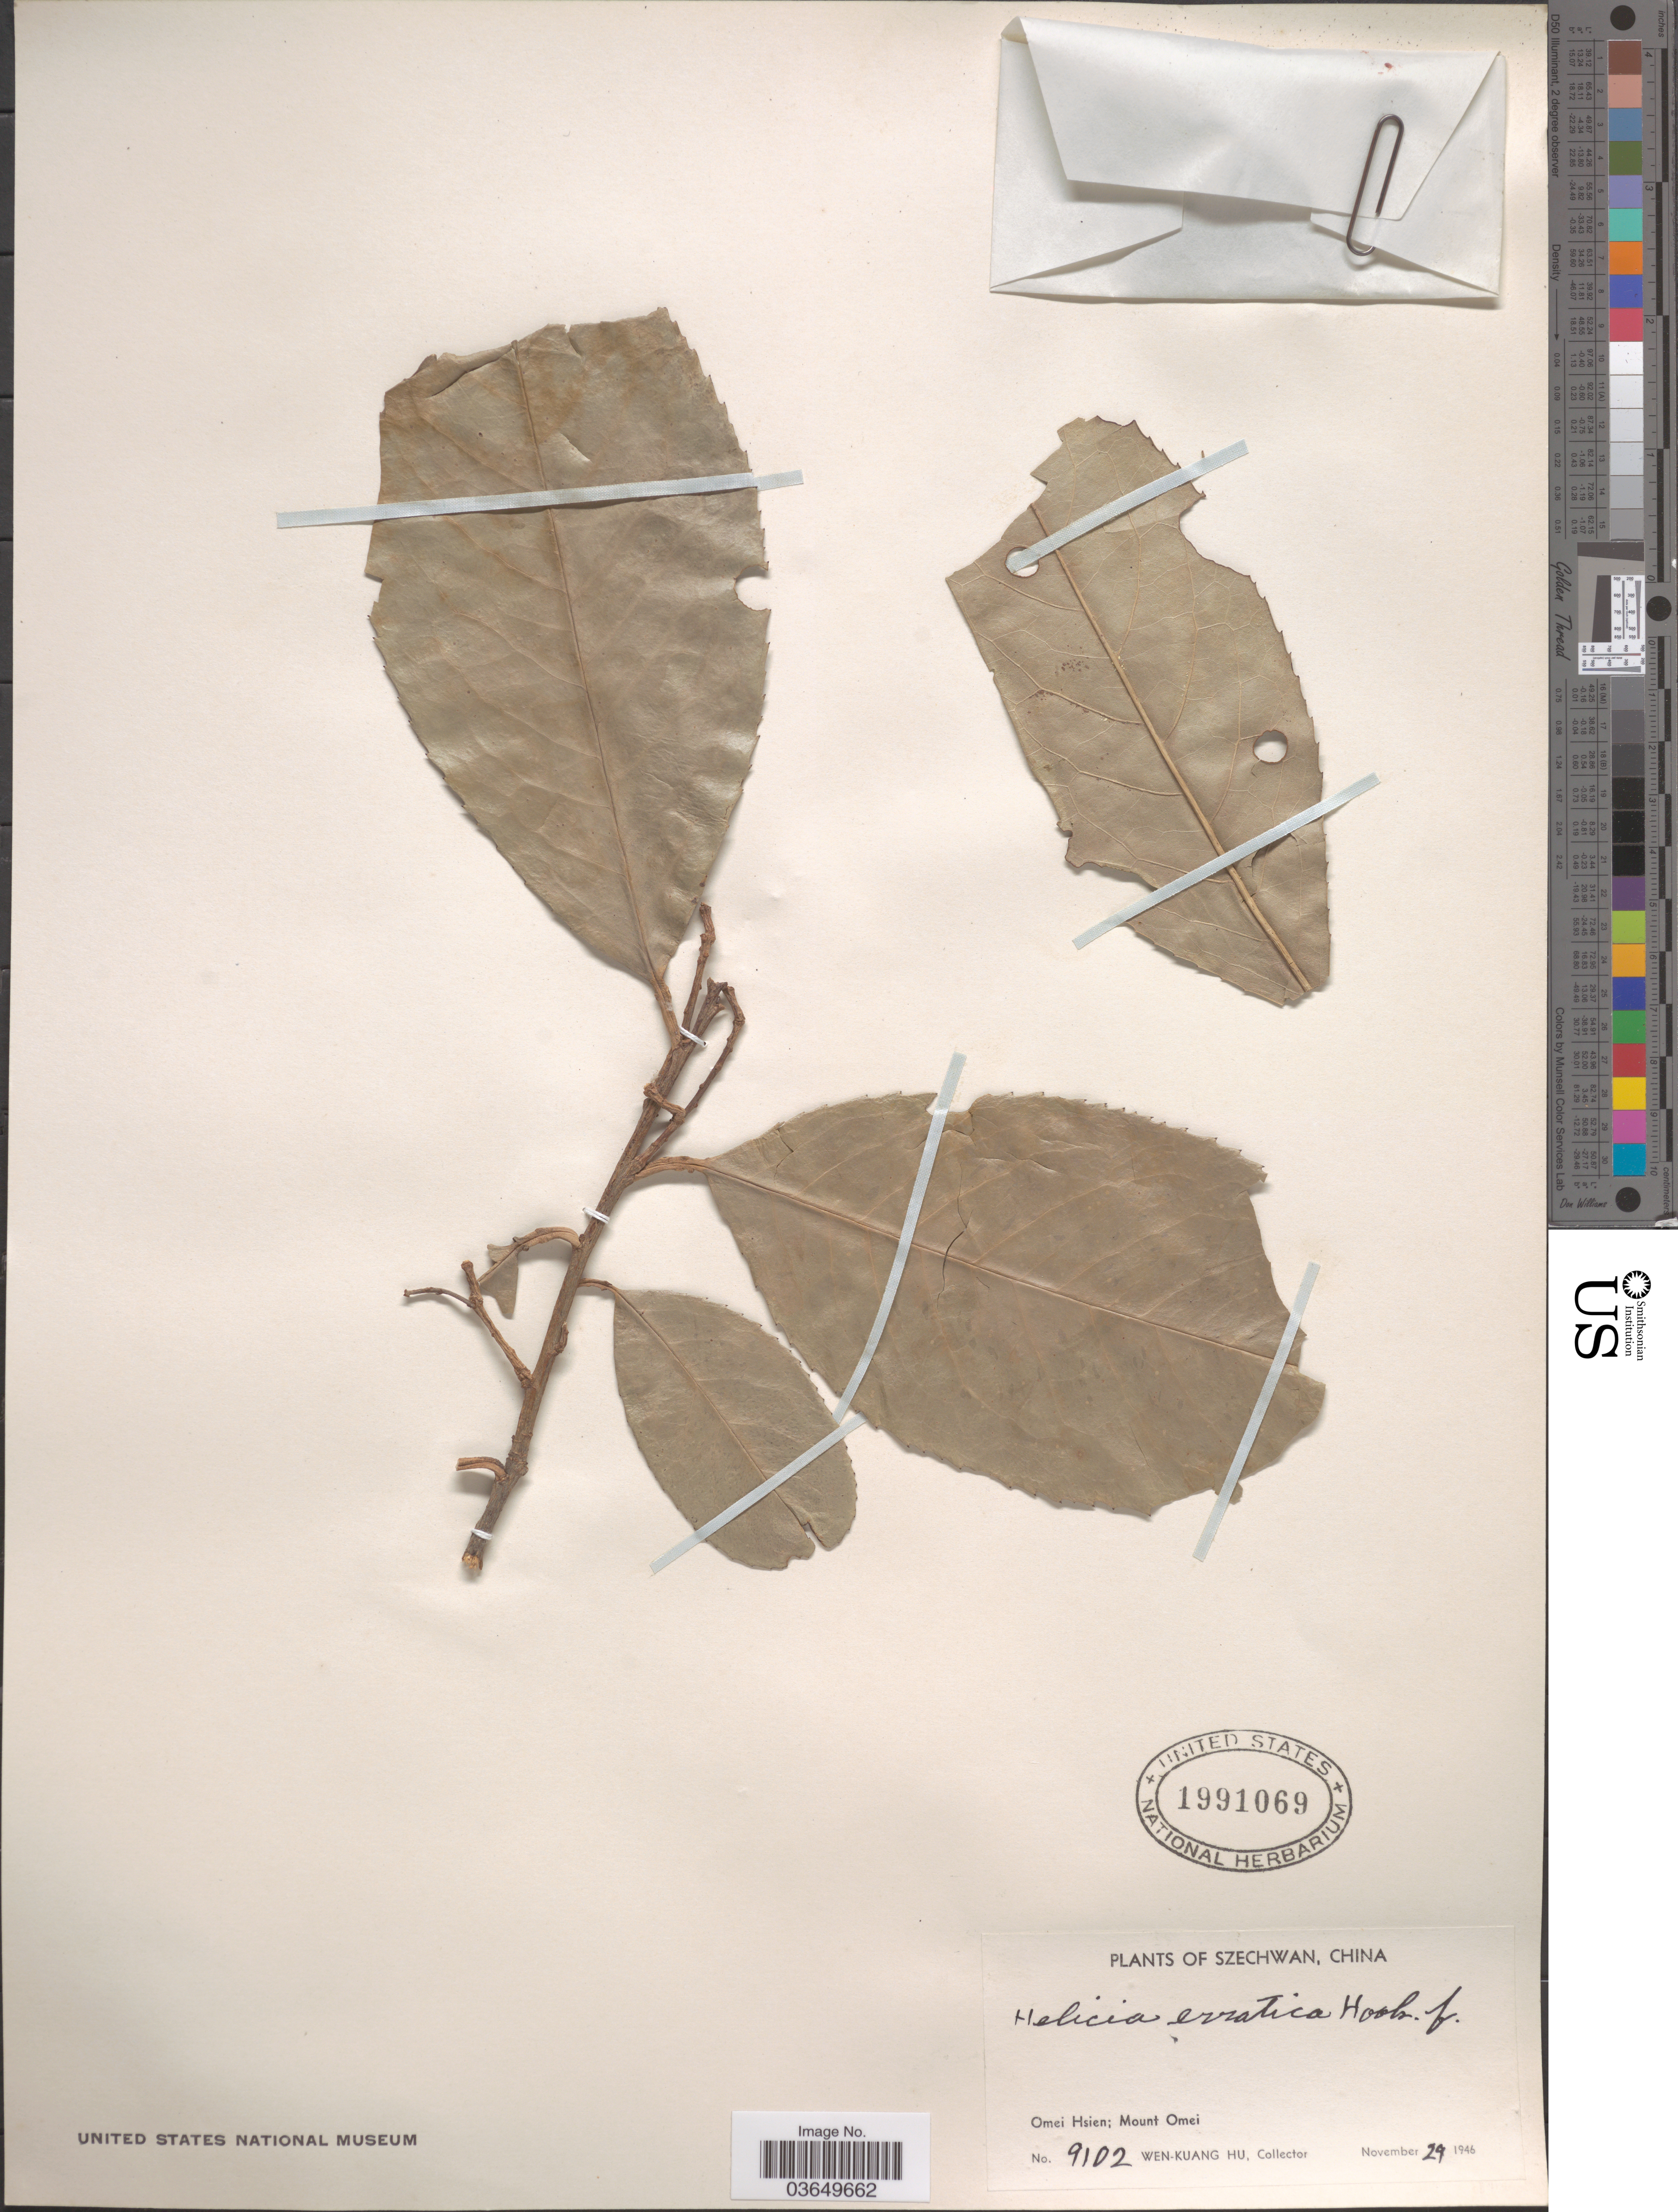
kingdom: Plantae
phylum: Tracheophyta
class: Magnoliopsida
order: Proteales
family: Proteaceae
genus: Helicia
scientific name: Helicia erratica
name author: Hook. f.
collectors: W. K. Hu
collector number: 9102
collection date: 1946-11-29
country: China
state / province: Sichuan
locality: Szechwan. Omei Hsien; Mount Omei.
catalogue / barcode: US 1991069